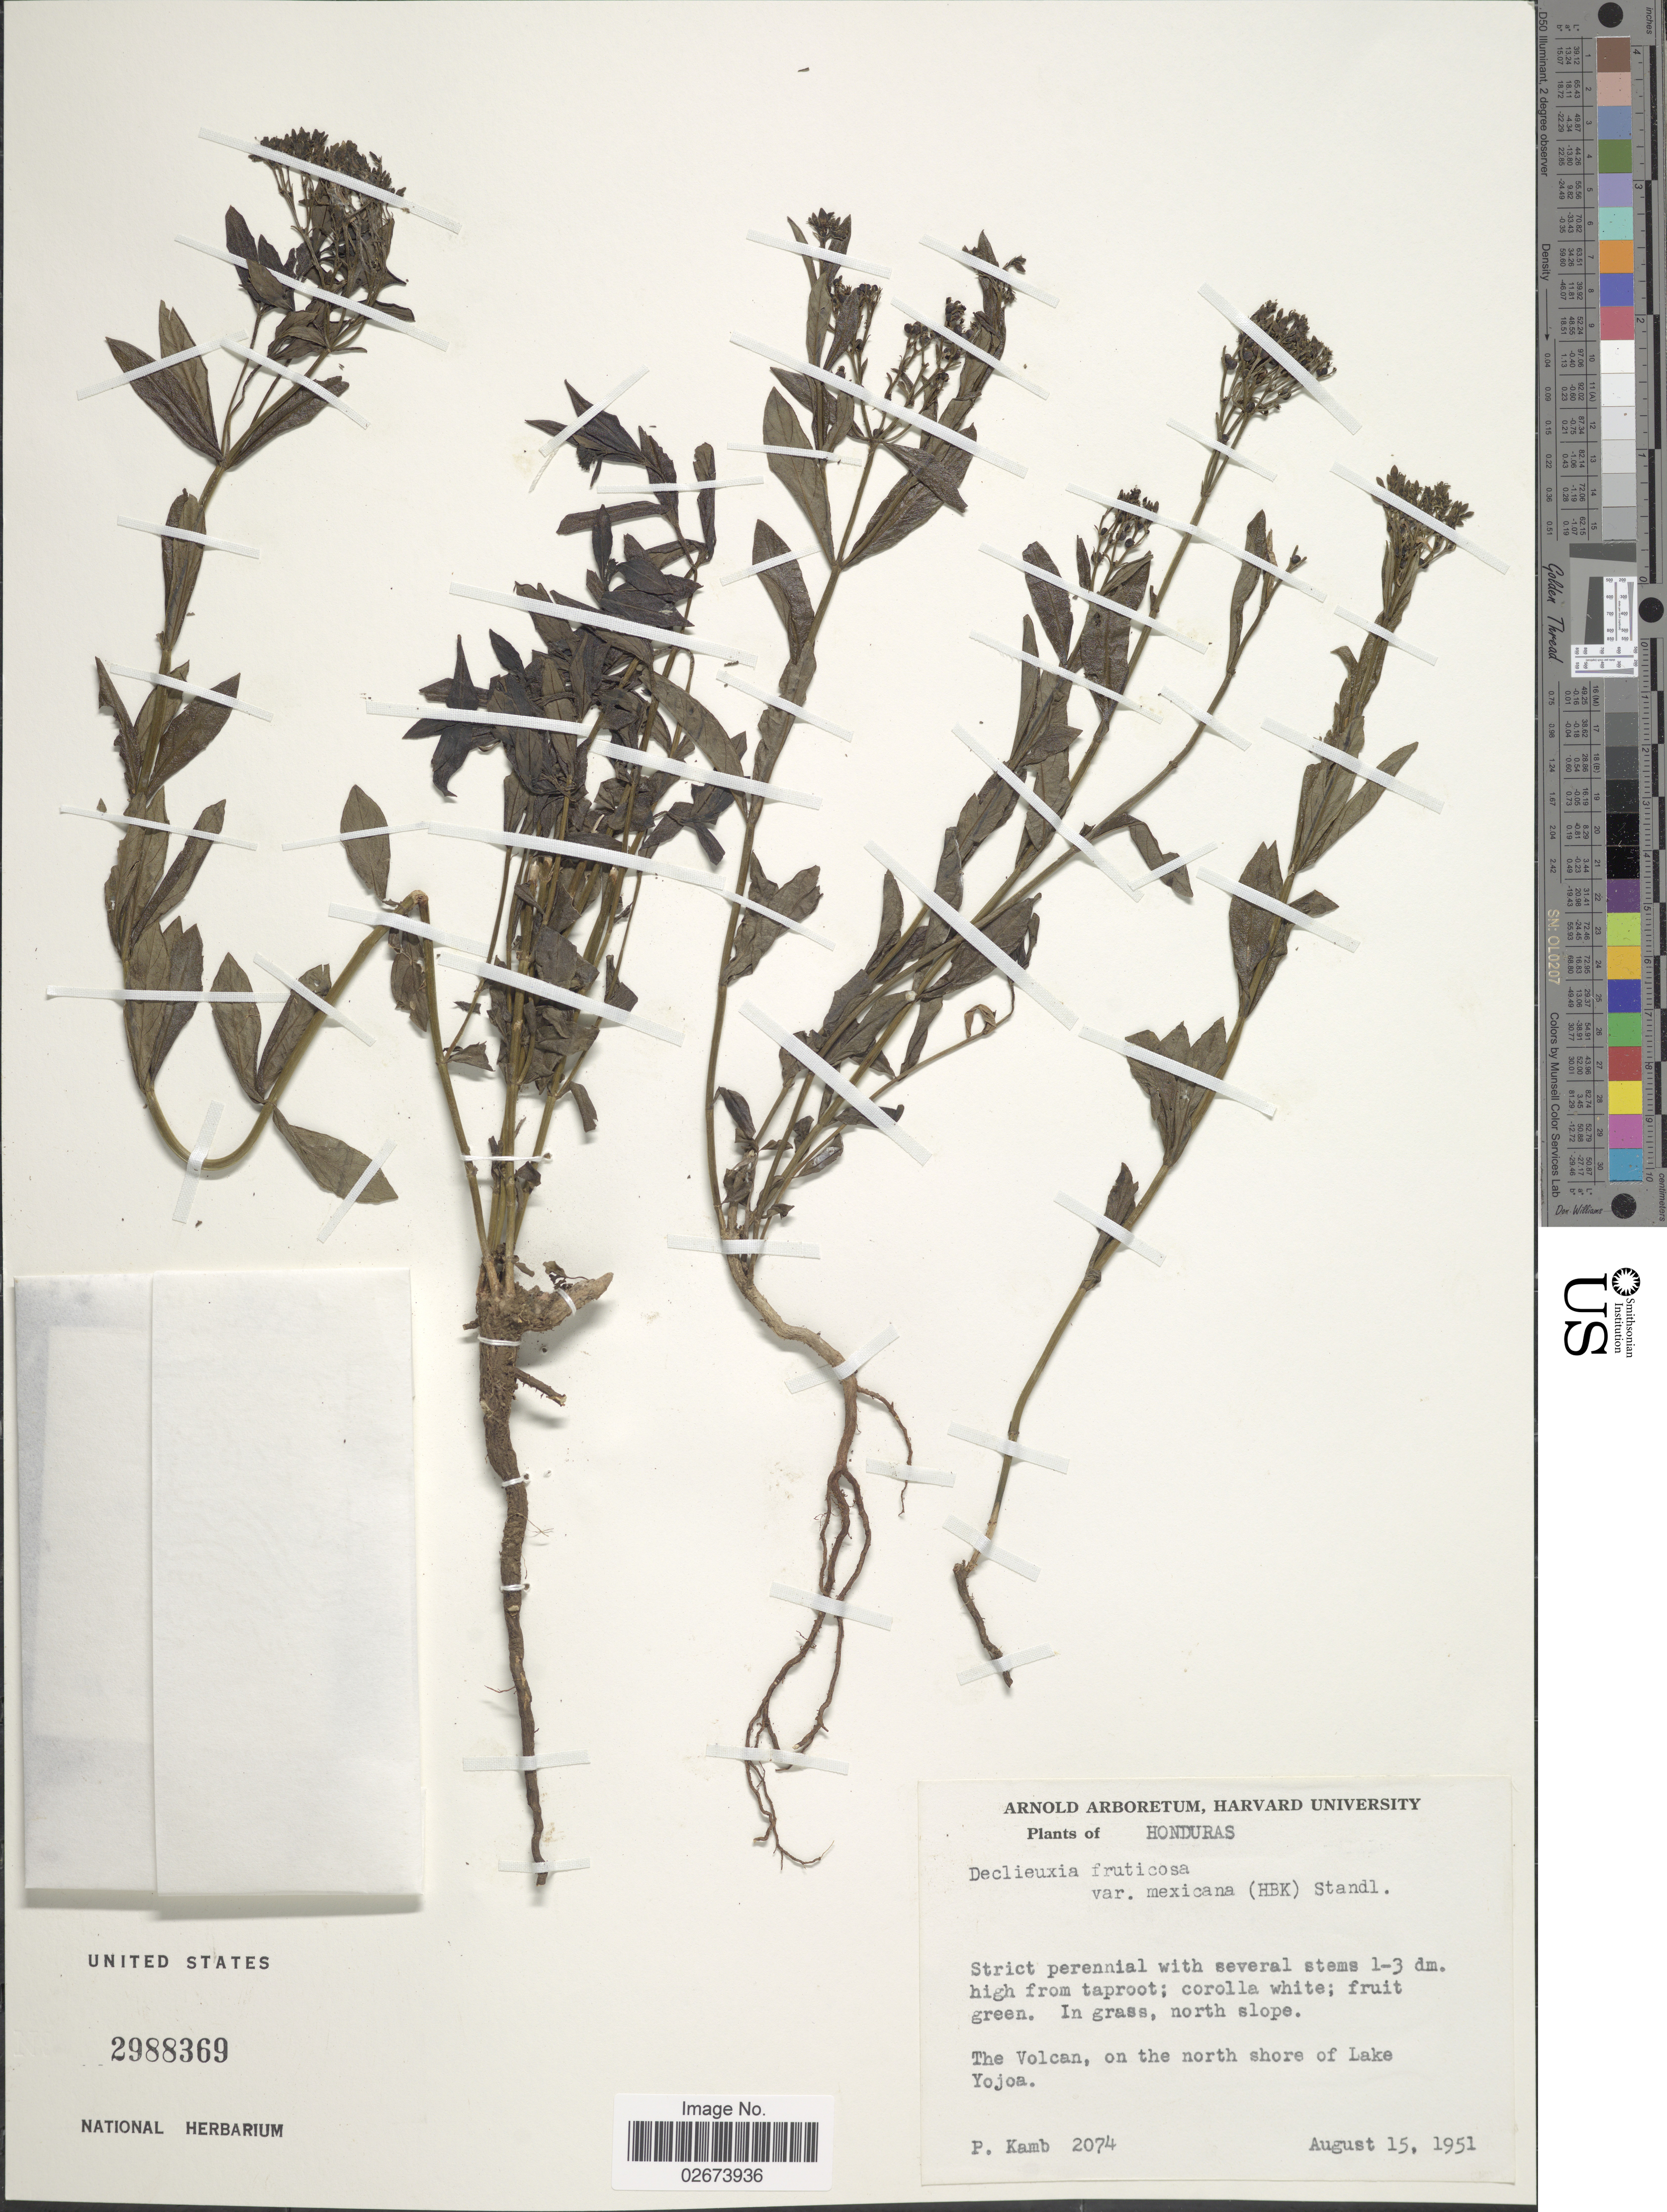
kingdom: Plantae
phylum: Tracheophyta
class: Magnoliopsida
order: Gentianales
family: Rubiaceae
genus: Declieuxia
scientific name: Declieuxia fruticosa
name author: (Willd. ex Roem. & Schult.) Kuntze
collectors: P. Kamb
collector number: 2074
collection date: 1951-08-15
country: Honduras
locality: The Volcan, on the north shore of Lake Yojoa.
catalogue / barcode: US 2988369